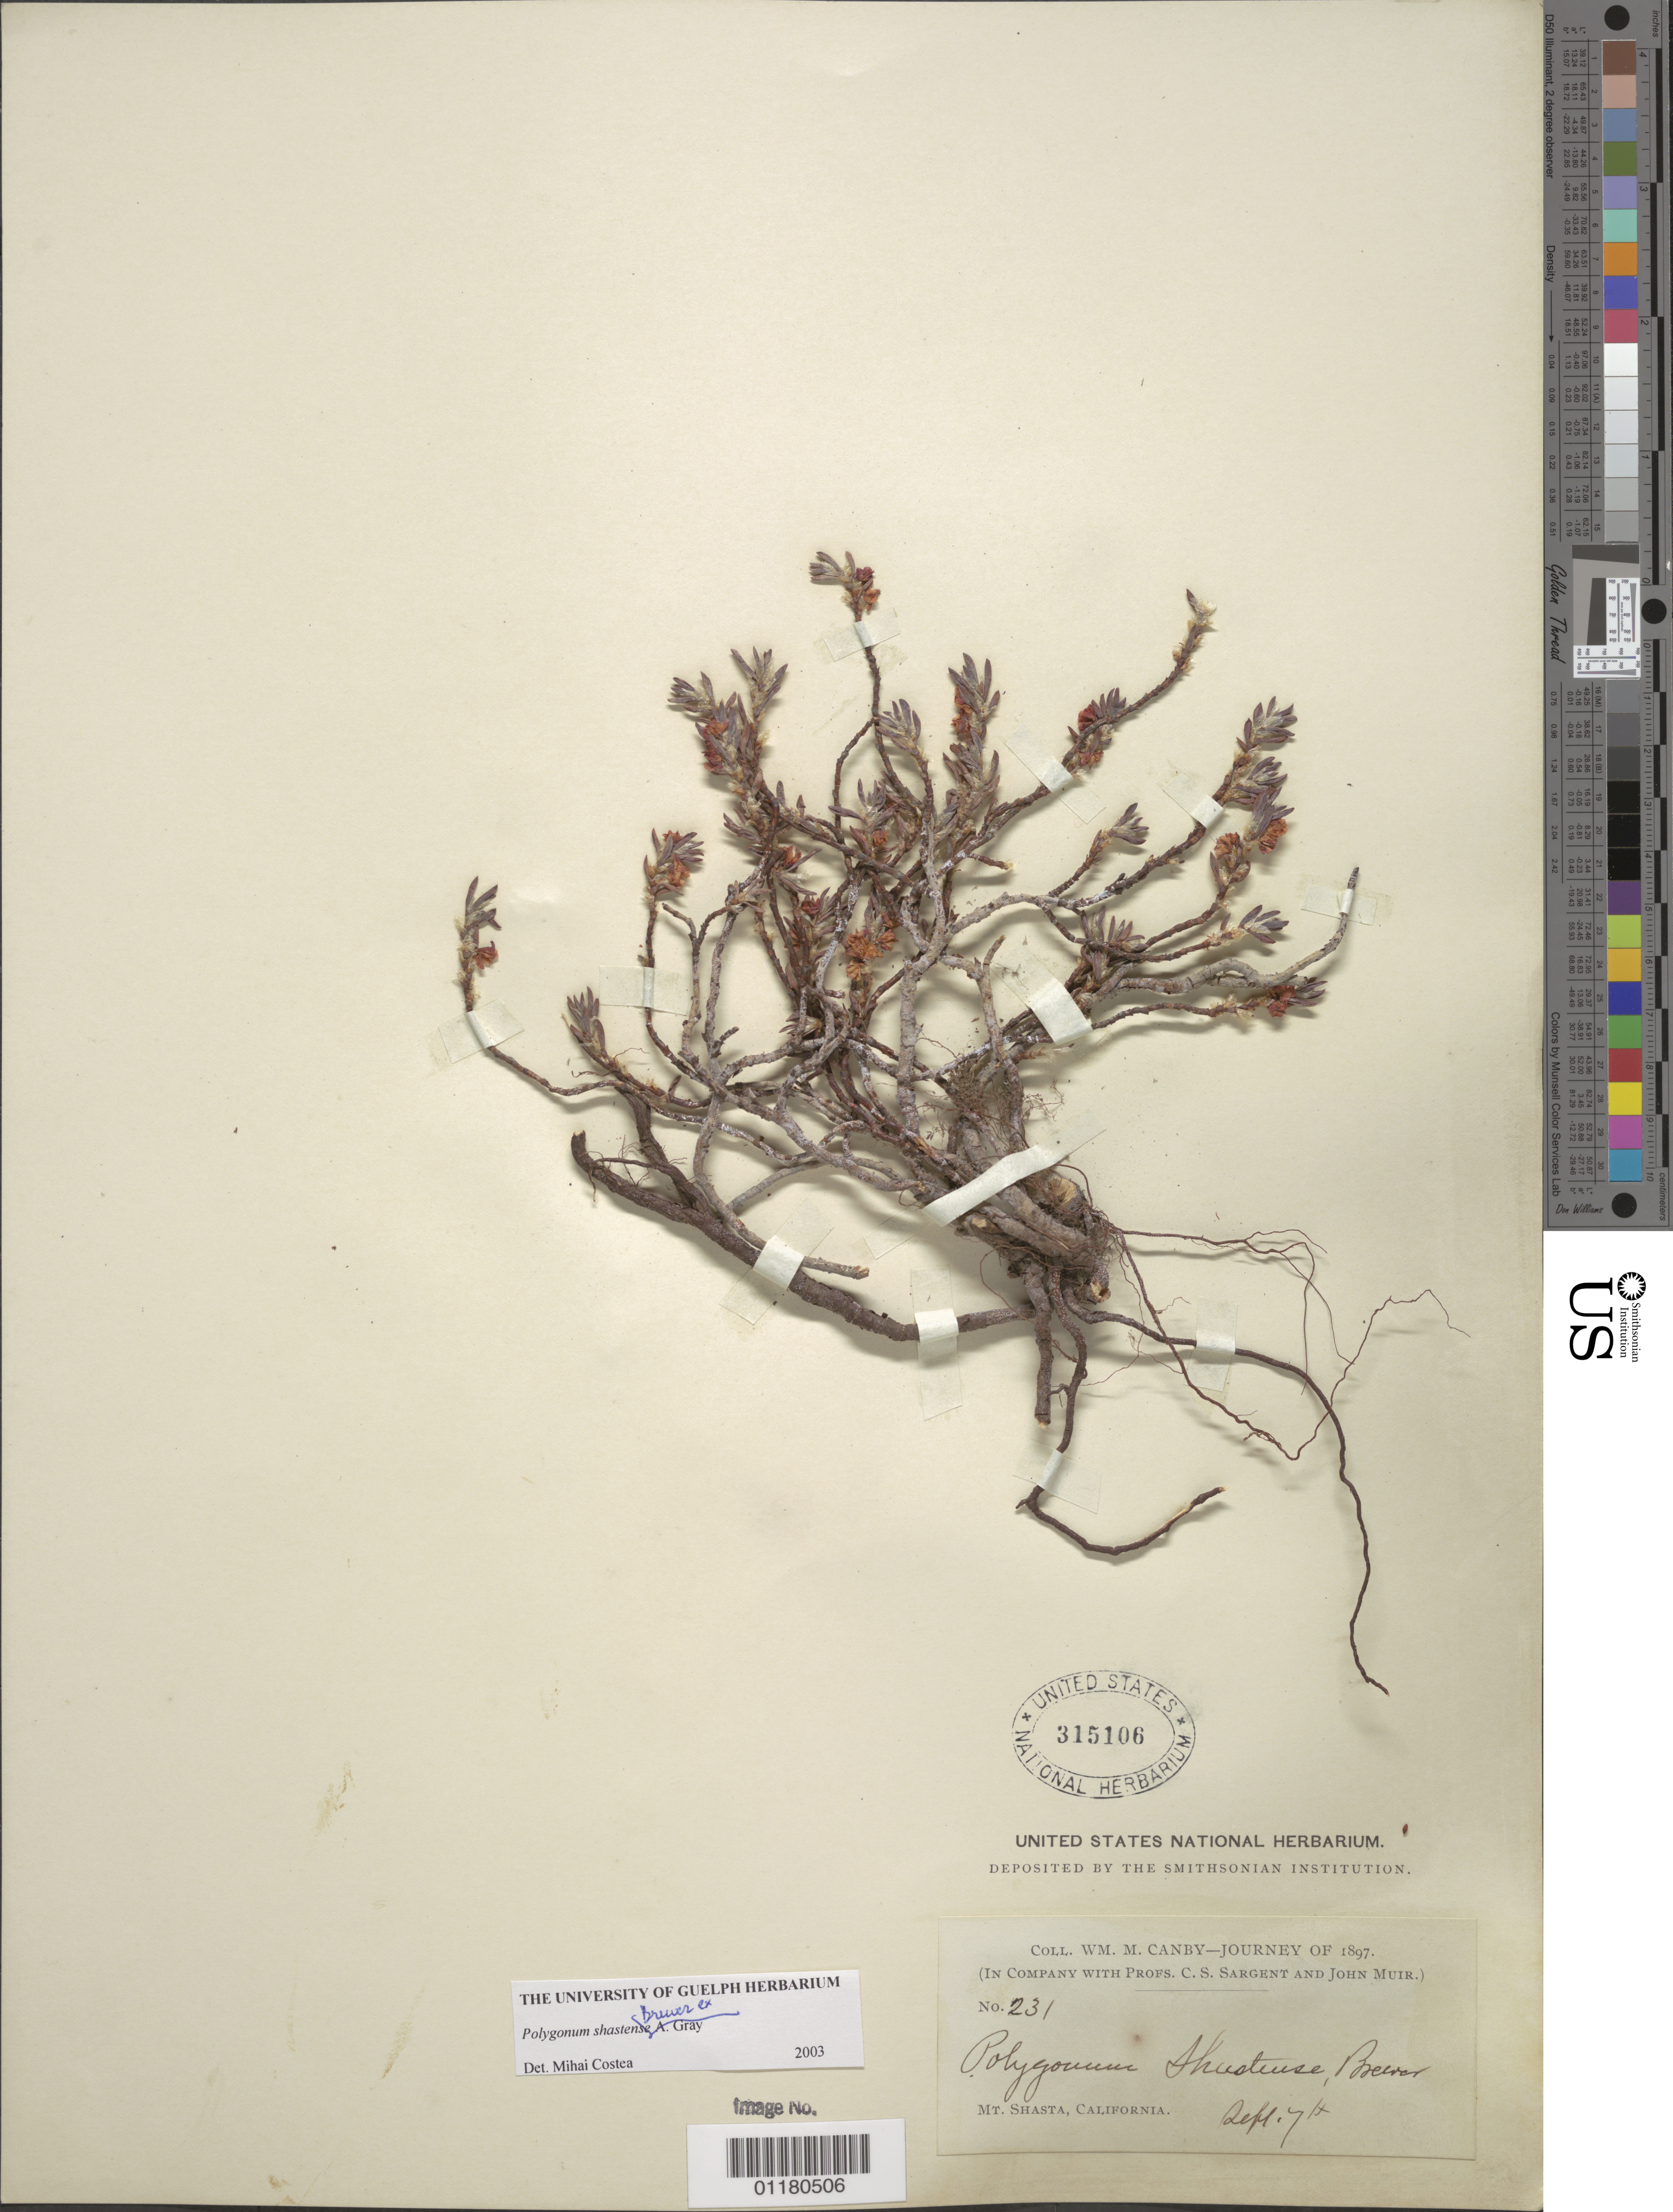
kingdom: Plantae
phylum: Tracheophyta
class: Magnoliopsida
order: Caryophyllales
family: Polygonaceae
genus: Polygonum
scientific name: Polygonum shastense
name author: W.H. Brewer ex A. Gray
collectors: W. M. Canby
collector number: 231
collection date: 1897-09-07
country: United States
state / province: California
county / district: Siskiyou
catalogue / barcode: US 315106